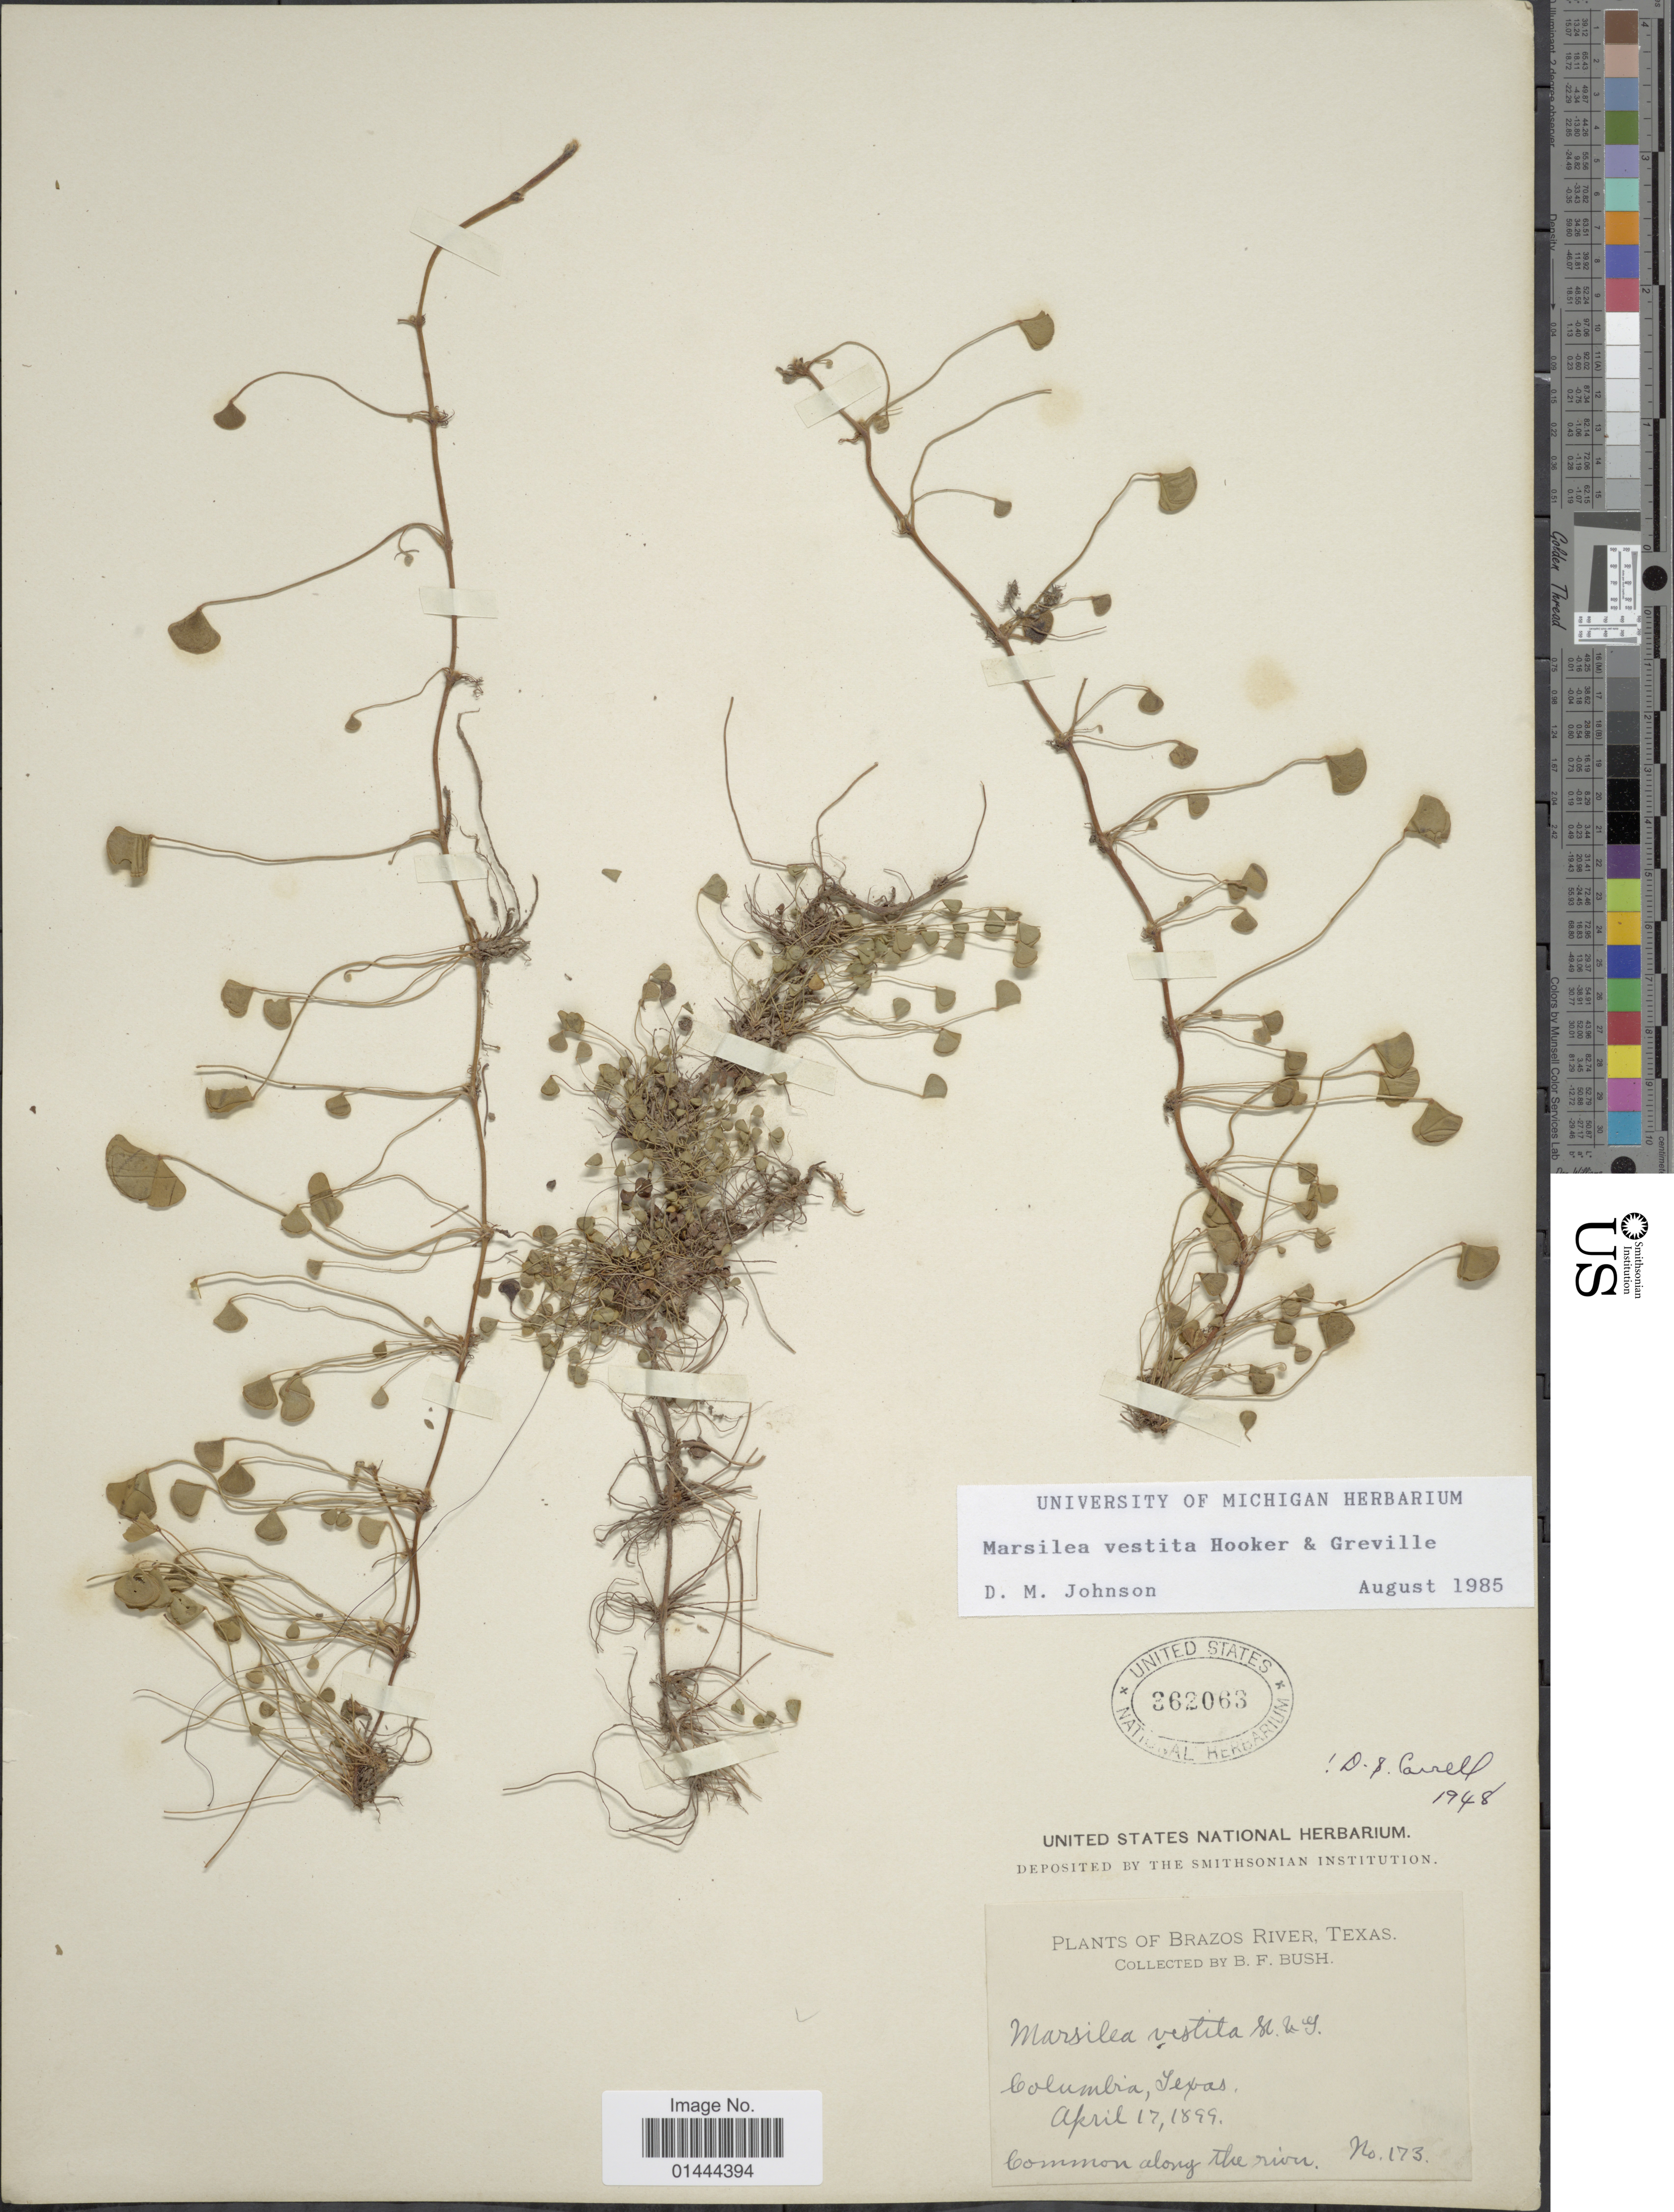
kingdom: Plantae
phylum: Tracheophyta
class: Polypodiopsida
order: Salviniales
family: Marsileaceae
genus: Marsilea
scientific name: Marsilea vestita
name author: Hook. & Grev.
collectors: B. F. Bush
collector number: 173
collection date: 1899-04-17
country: United States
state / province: Texas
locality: Brazos River, Columbia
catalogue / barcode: US 362063